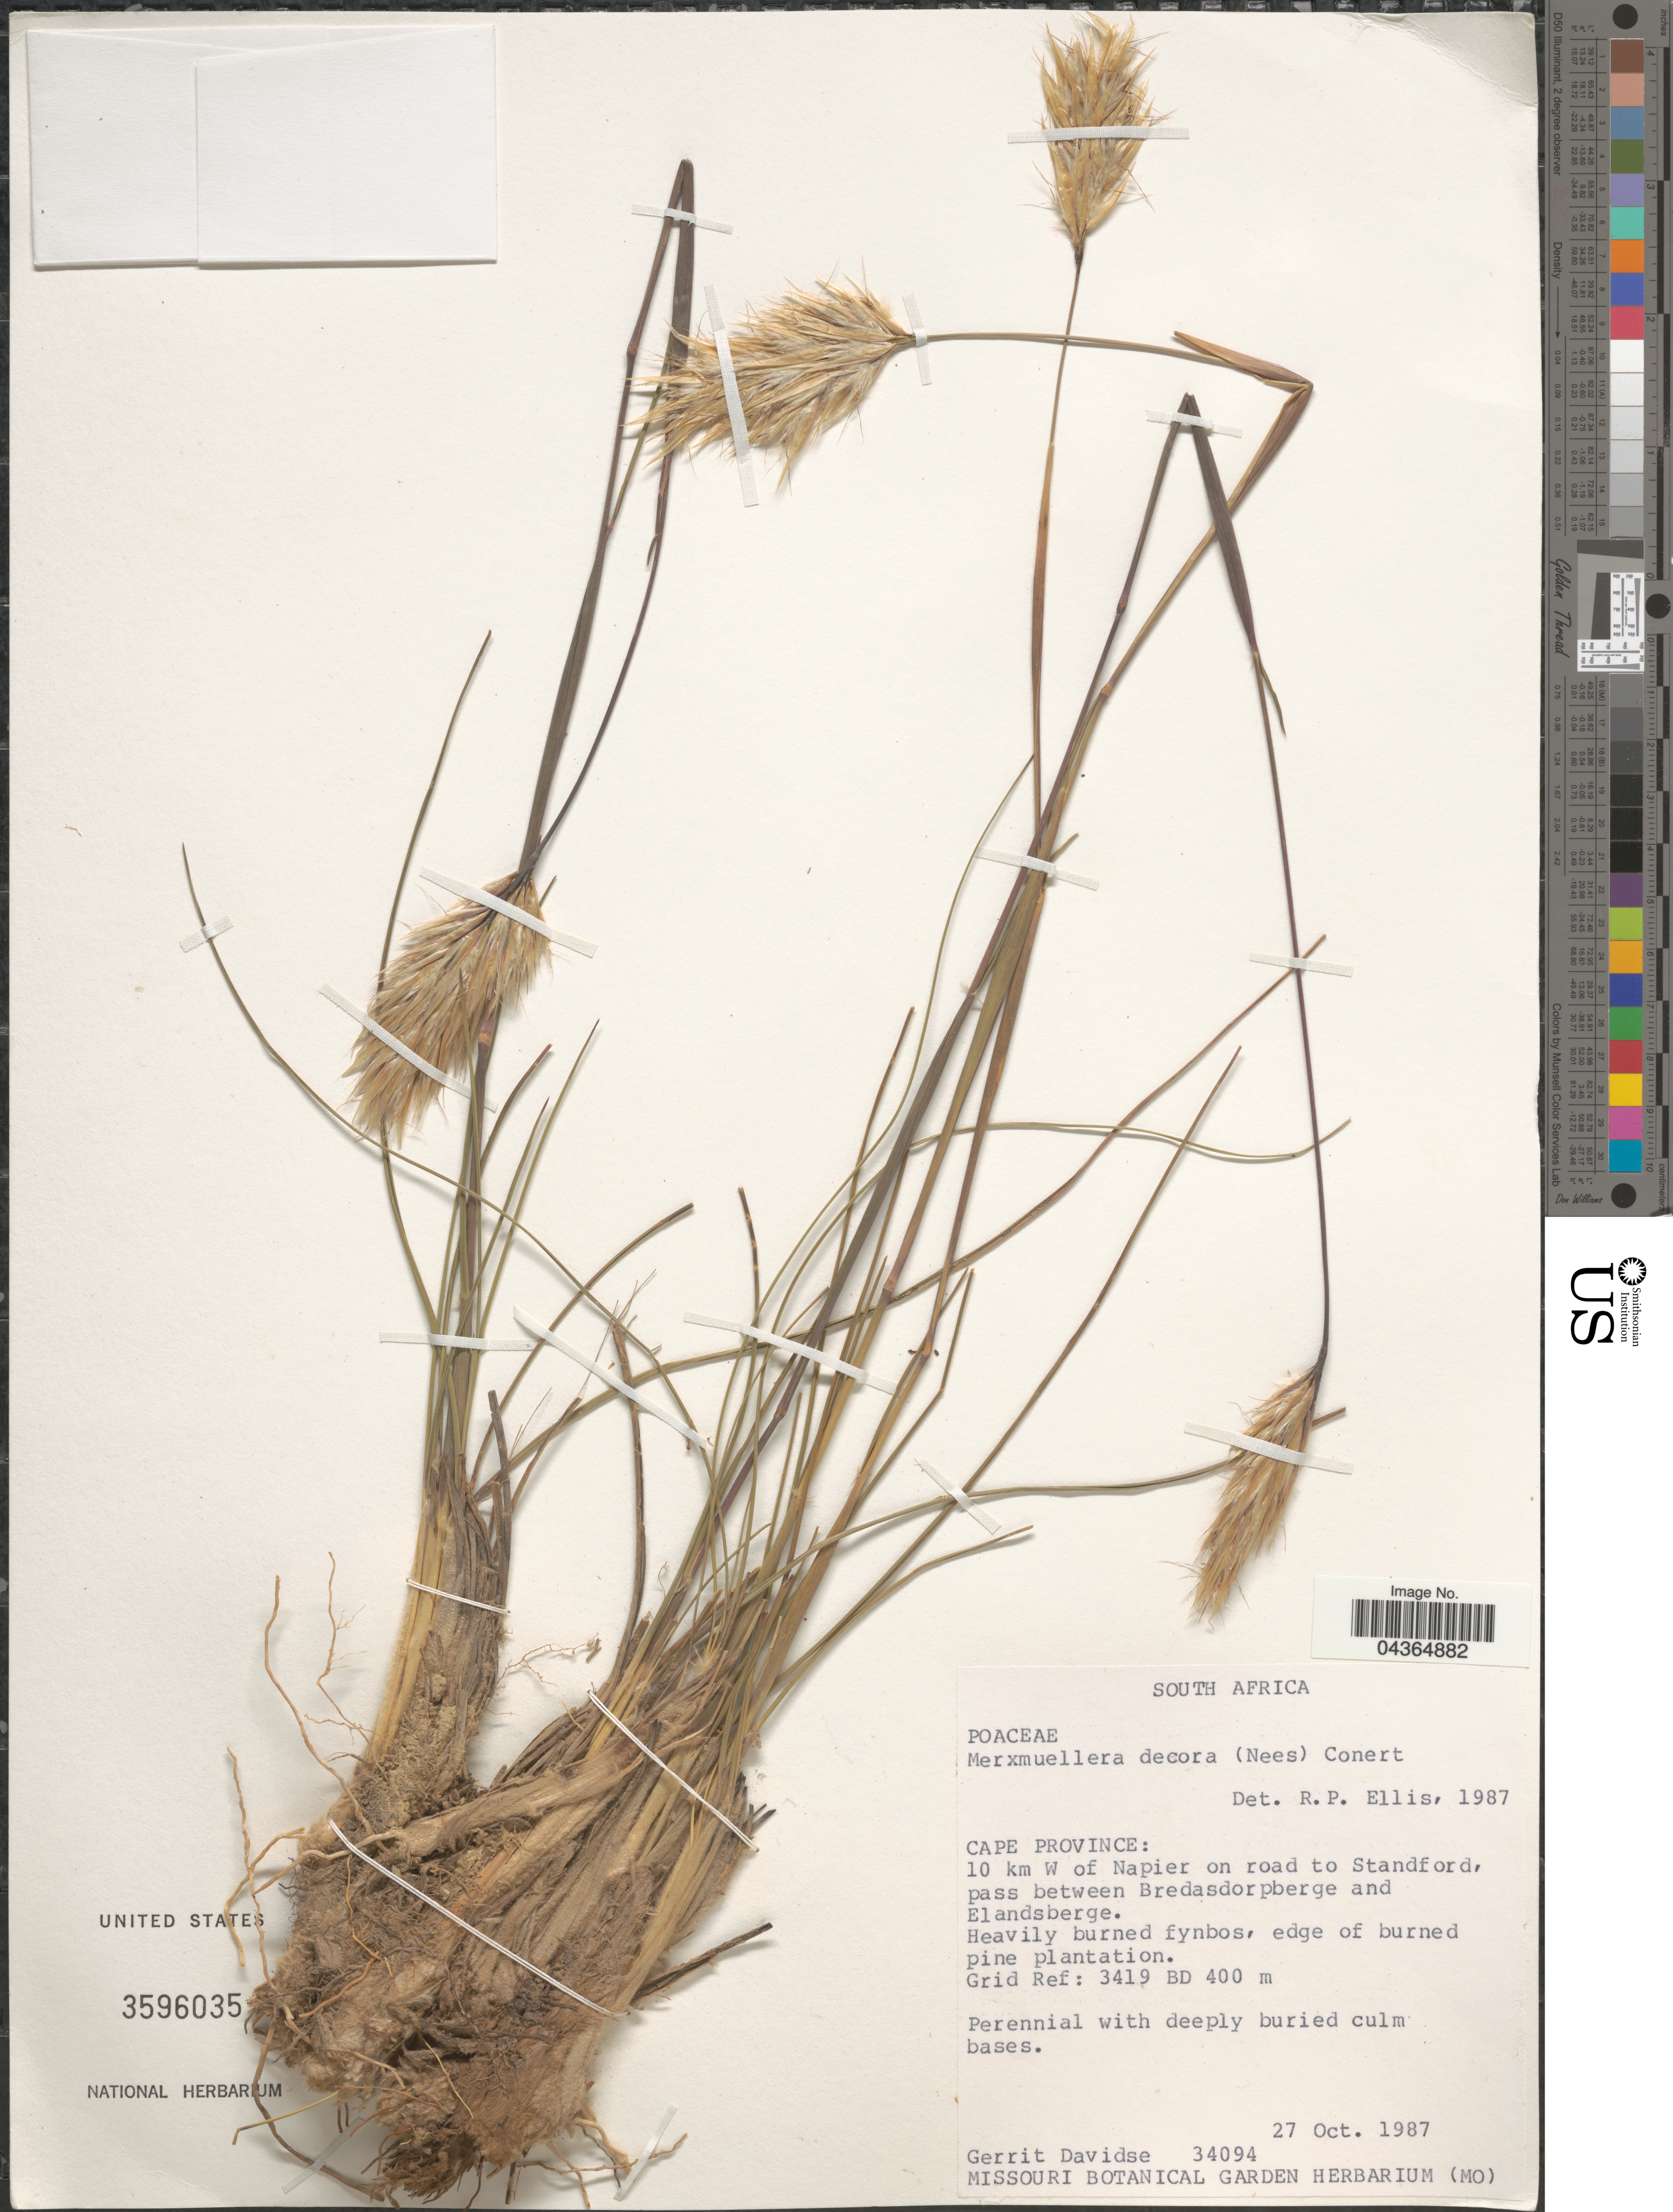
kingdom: Plantae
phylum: Tracheophyta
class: Liliopsida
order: Poales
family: Poaceae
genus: Geochloa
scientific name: Geochloa decora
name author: (Nees) N.P. Barker & H.P. Linder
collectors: G. Davidse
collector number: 34094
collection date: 1987-10-27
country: South Africa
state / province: Western Cape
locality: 10 km W of Napier on road to Standford, pass between Bredasdorpberge and Elandsberge. Grid Ref: 3419 BD.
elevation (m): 400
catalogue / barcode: US 3596035